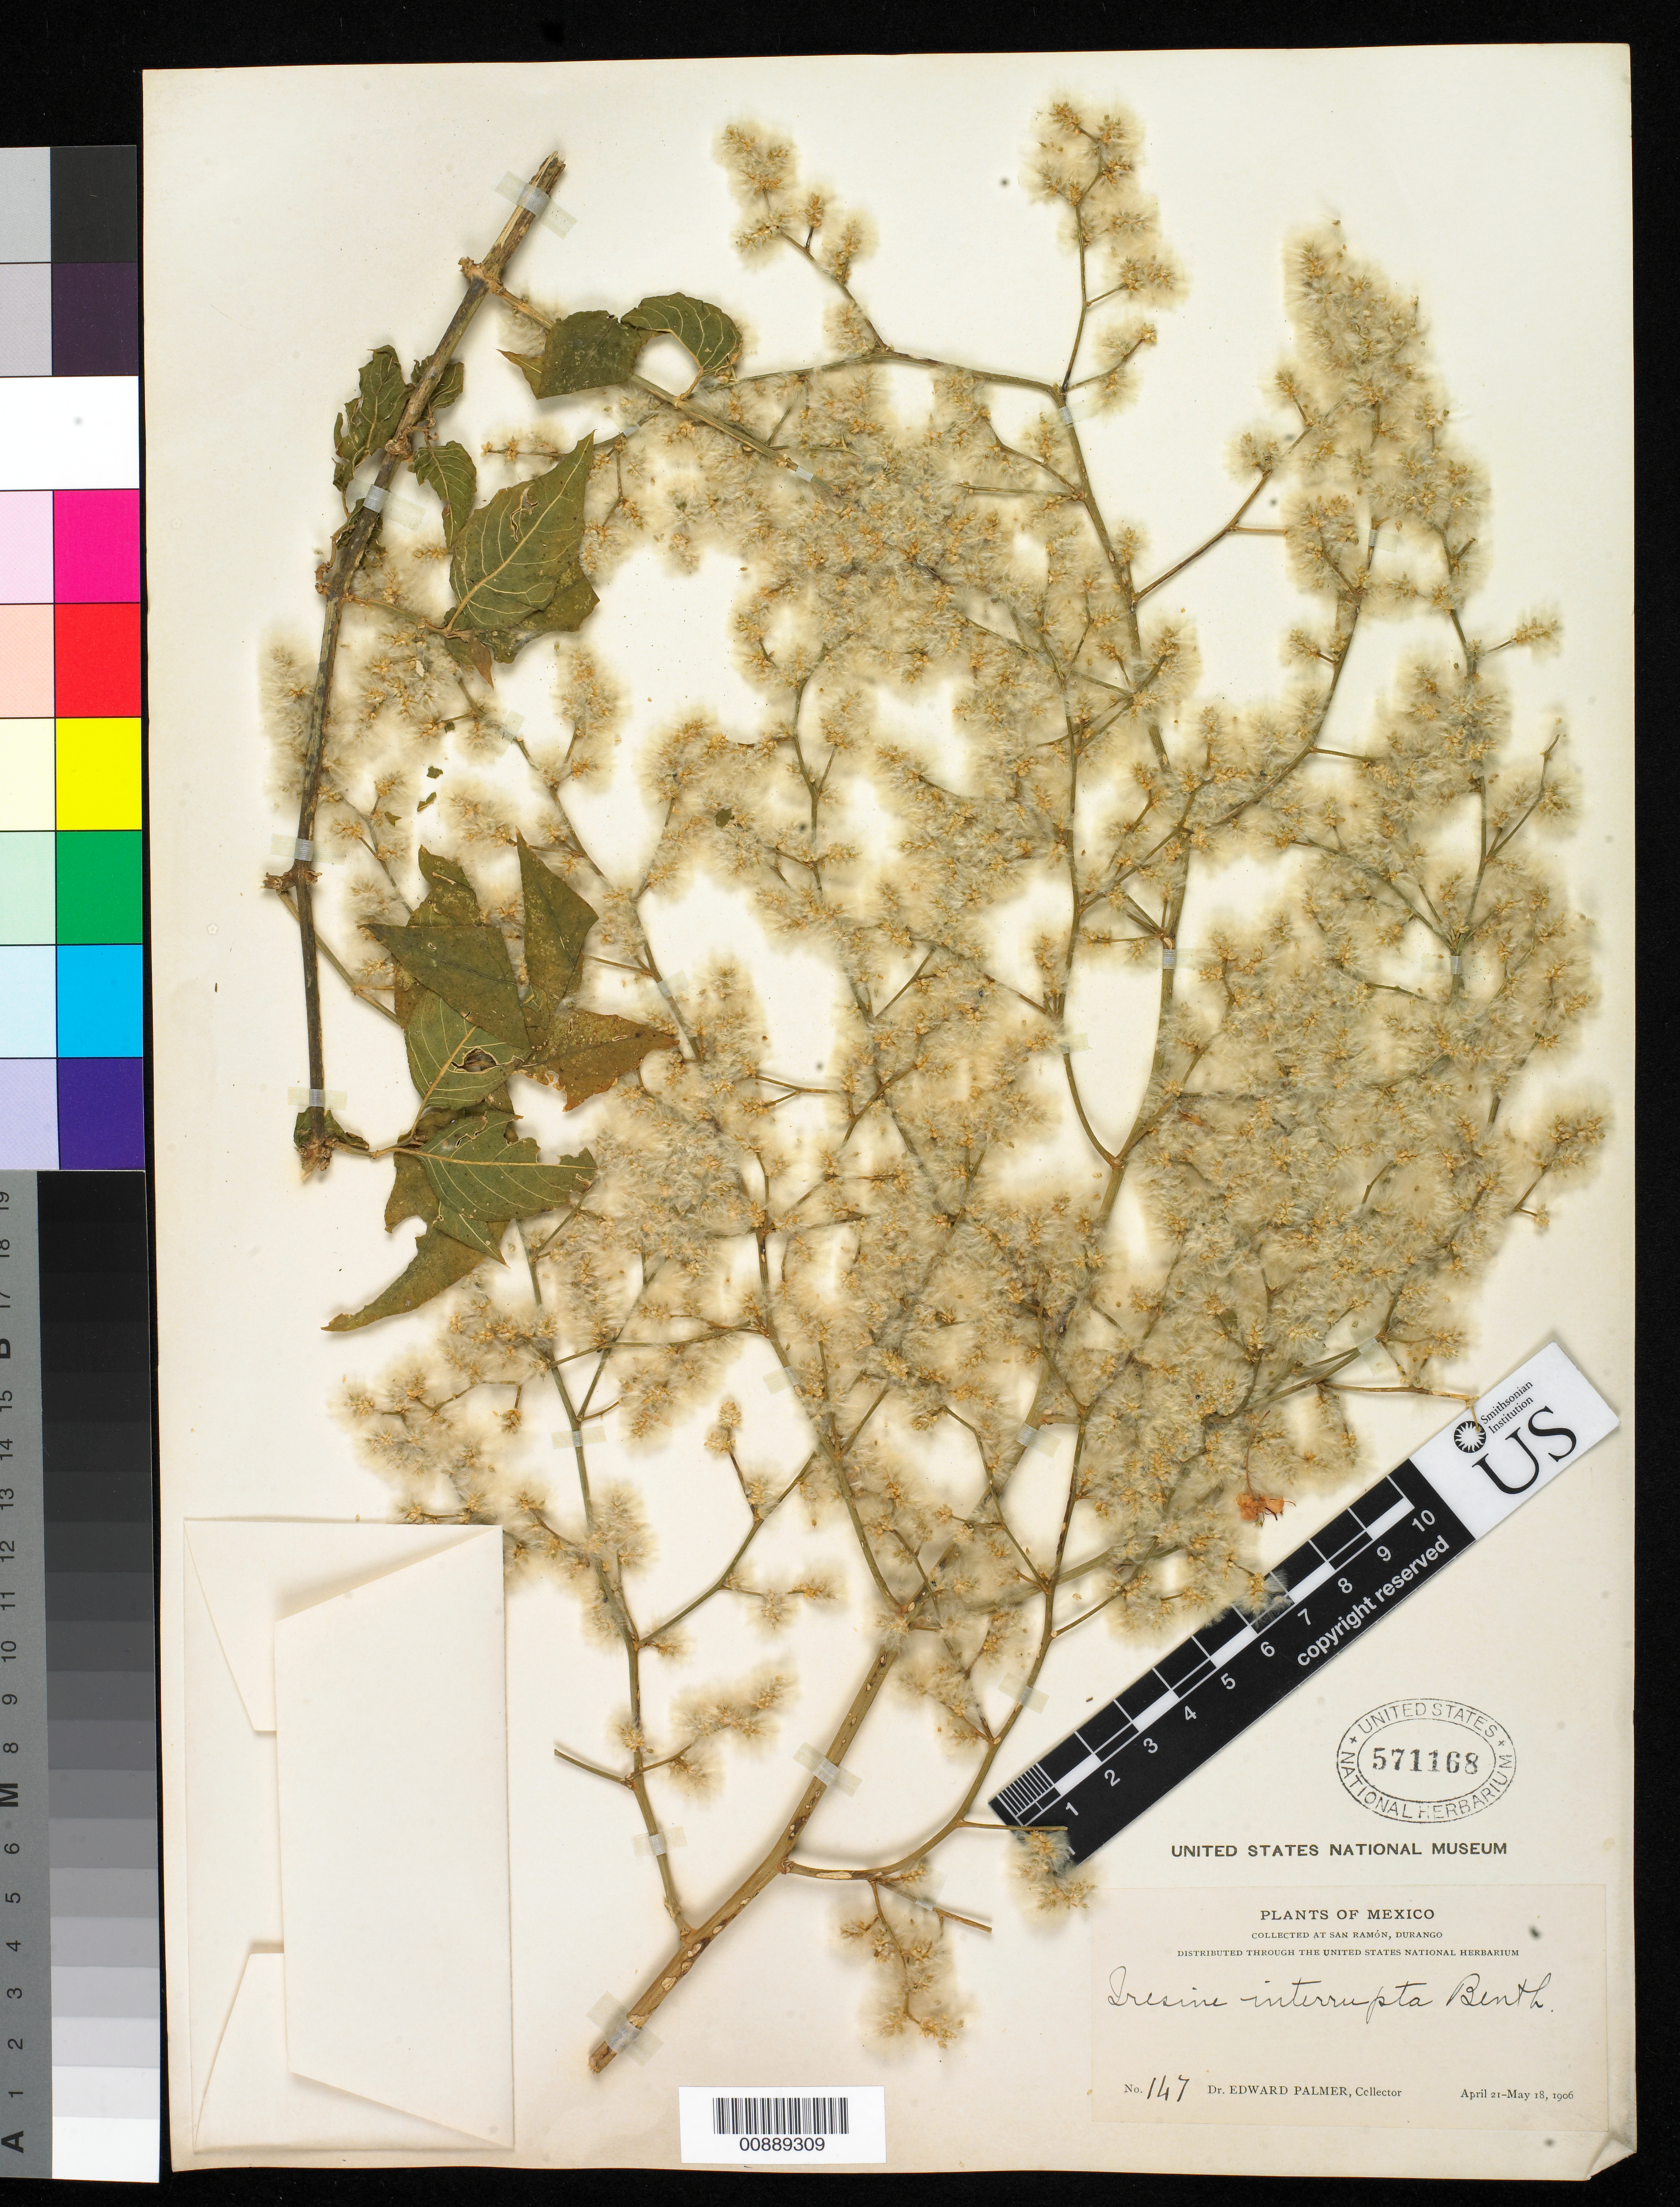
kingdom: Plantae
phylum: Tracheophyta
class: Magnoliopsida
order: Caryophyllales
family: Amaranthaceae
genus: Iresine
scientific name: Iresine interrupta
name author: Benth.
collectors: E. Palmer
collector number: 147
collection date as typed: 21 Apr 1906 to 18 May 1906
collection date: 1906-04-21/1906-05-18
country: Mexico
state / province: Durango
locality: San Ramón, Durango.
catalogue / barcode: US 571168